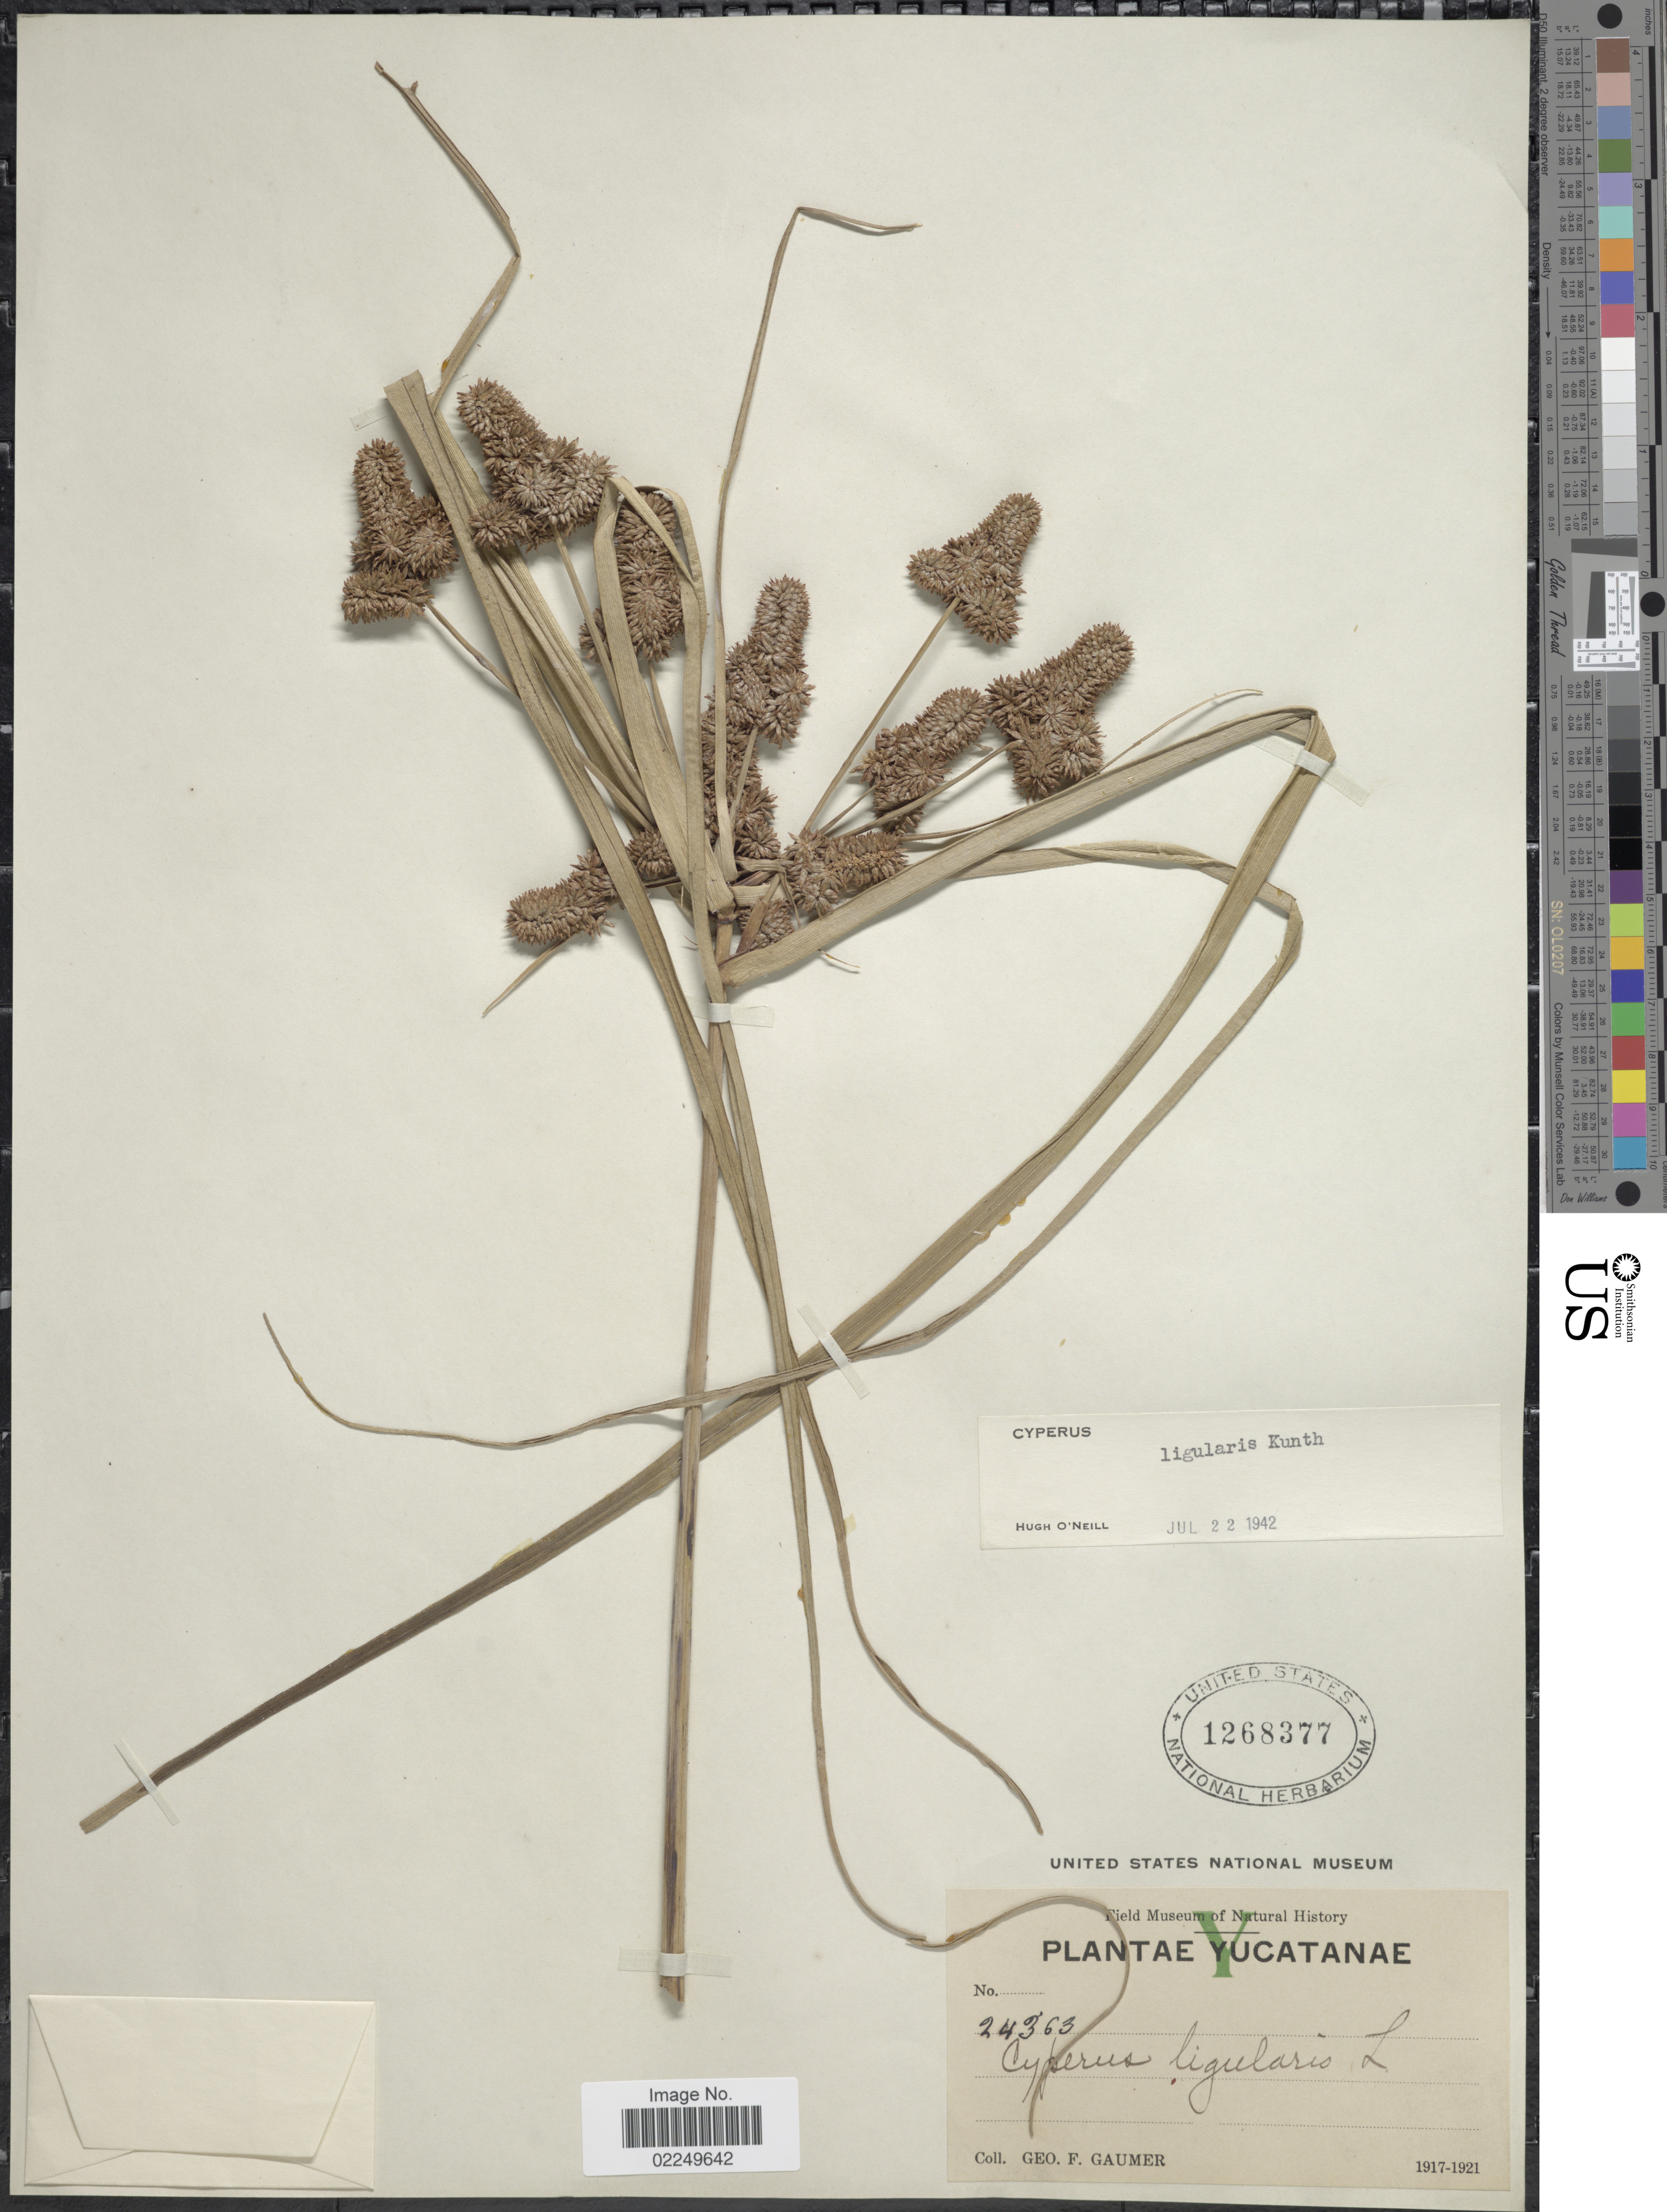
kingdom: Plantae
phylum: Tracheophyta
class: Liliopsida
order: Poales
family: Cyperaceae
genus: Cyperus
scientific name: Cyperus ligularis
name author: L.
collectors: G. F. Gaumer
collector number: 24363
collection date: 1917/1921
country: Mexico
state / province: Yucatán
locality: Yucatanae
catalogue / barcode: US 1268377